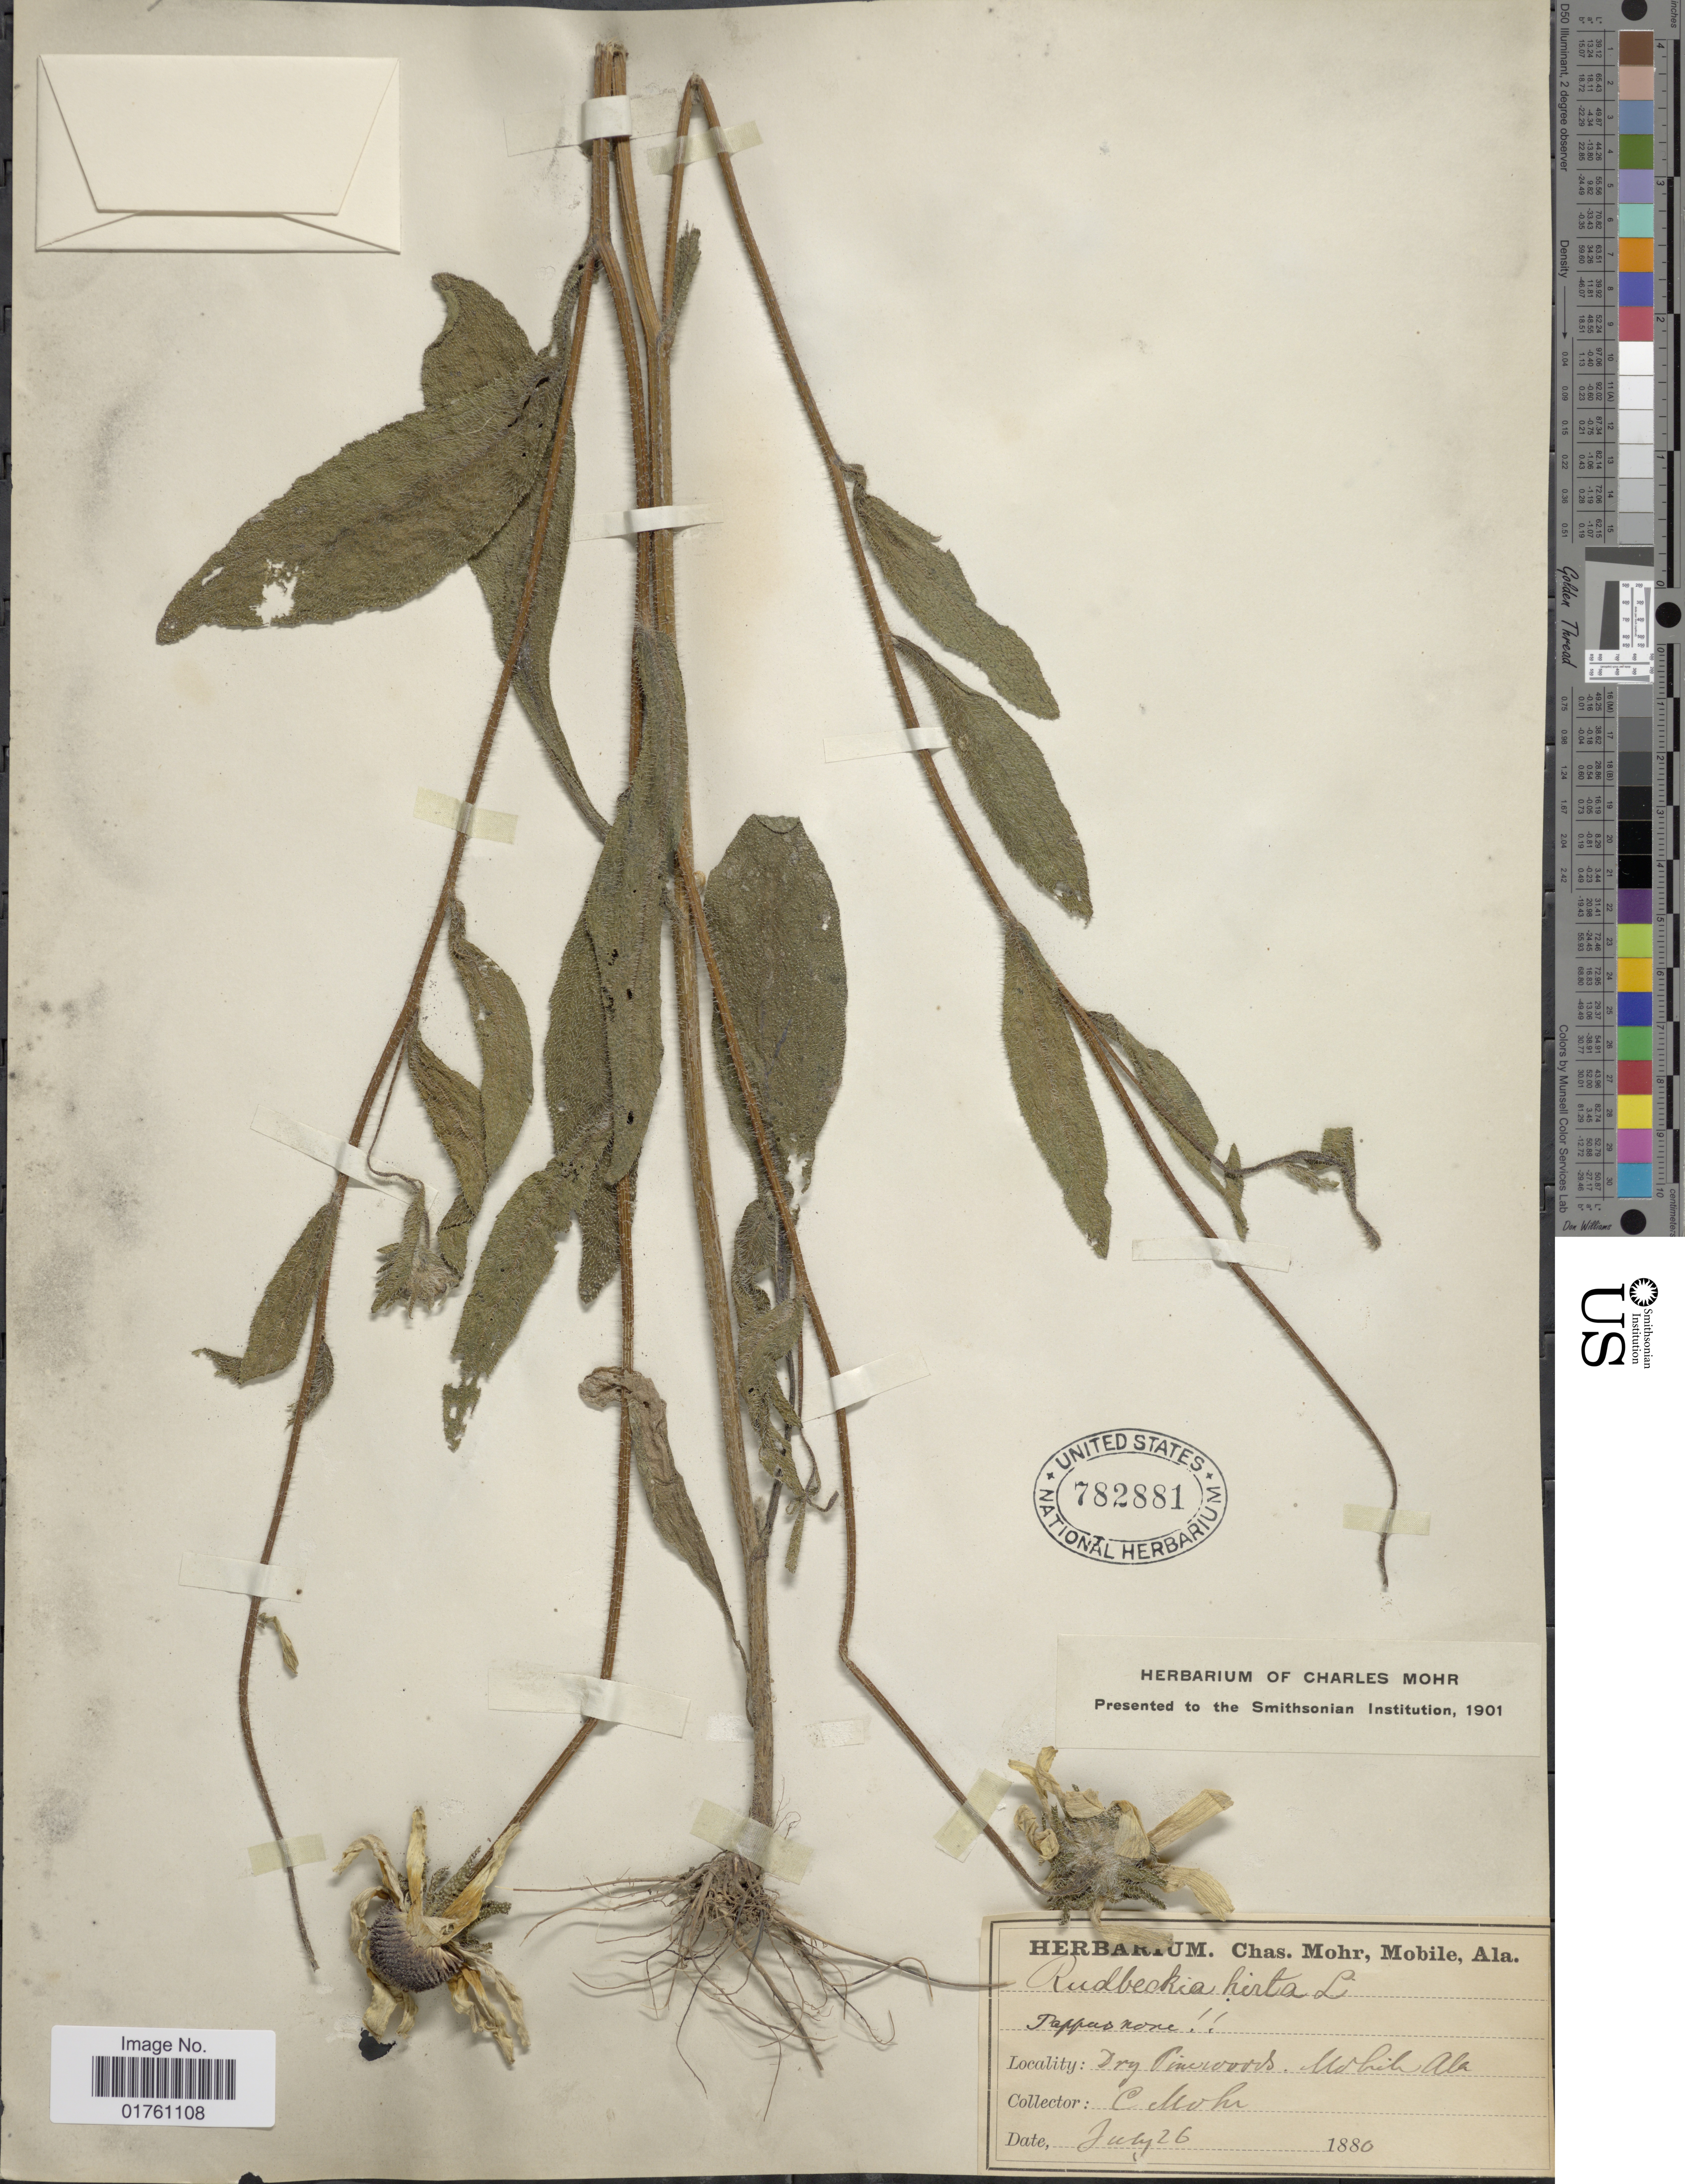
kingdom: Plantae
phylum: Tracheophyta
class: Magnoliopsida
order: Asterales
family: Asteraceae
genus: Rudbeckia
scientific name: Rudbeckia hirta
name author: L.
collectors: C. T. Mohr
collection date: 1880-07-26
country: United States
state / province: Alabama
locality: Dry pinewoods, Mobile.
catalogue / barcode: US 782881